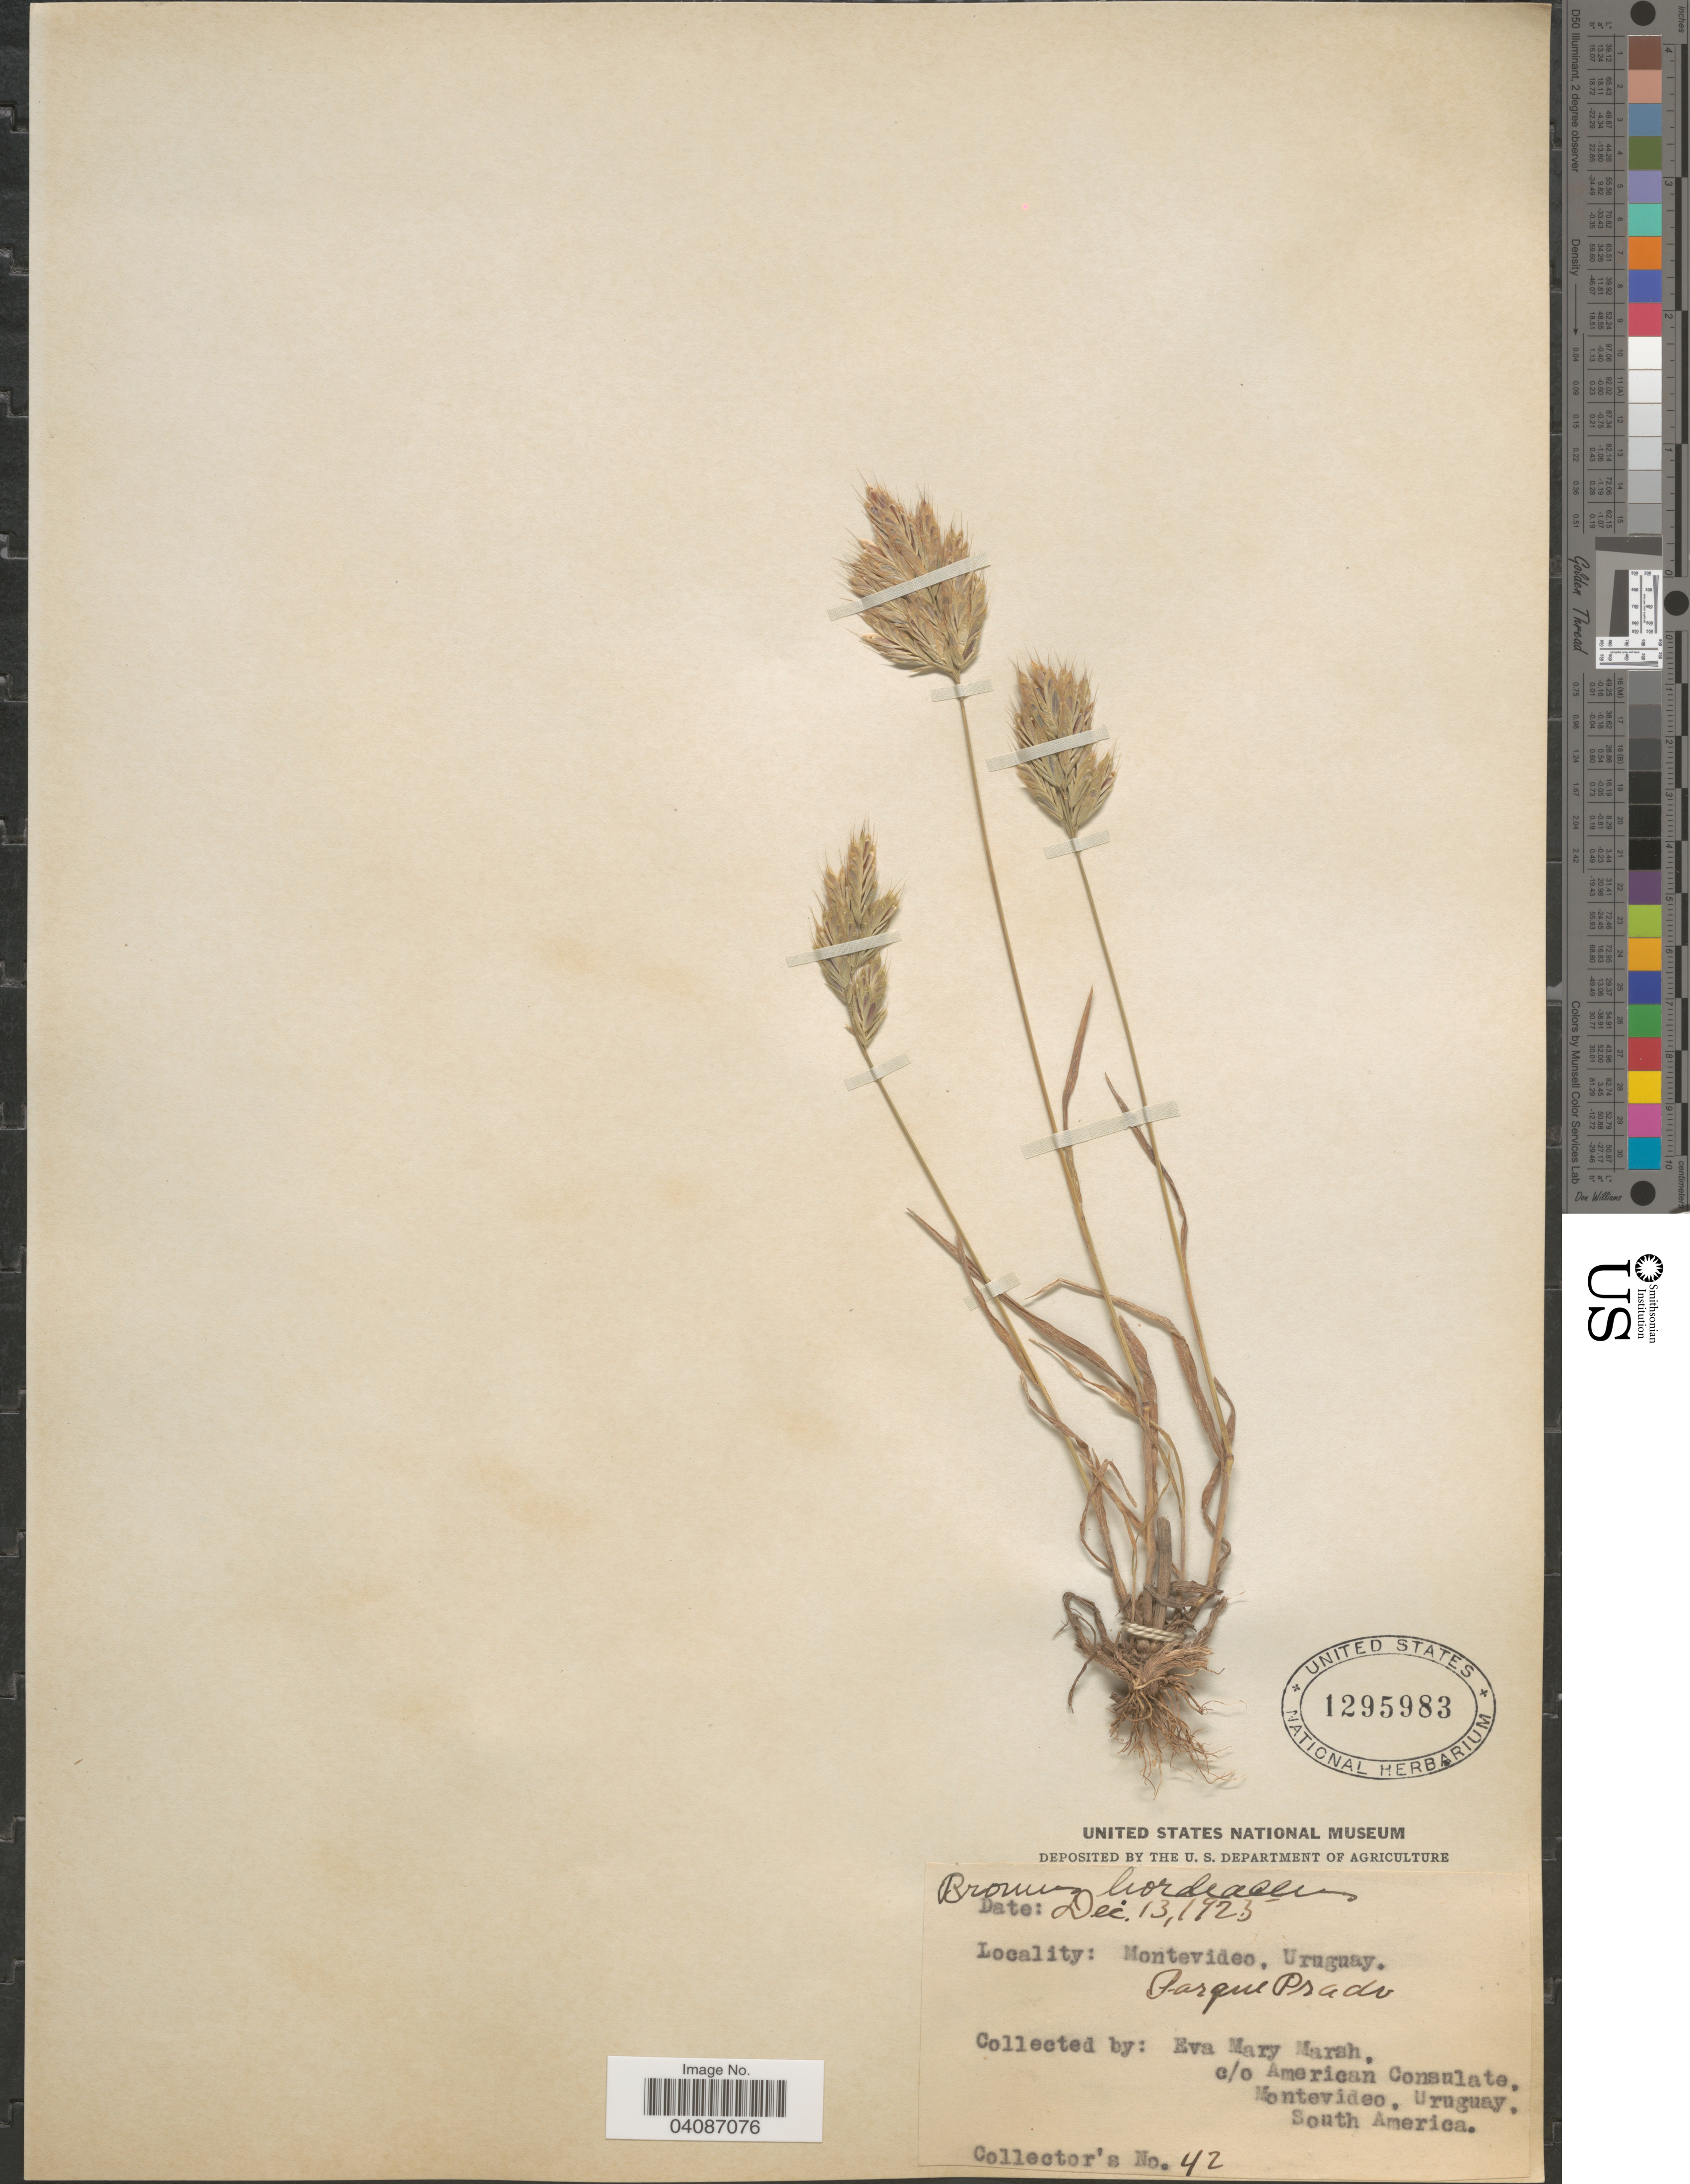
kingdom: Plantae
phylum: Tracheophyta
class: Liliopsida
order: Poales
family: Poaceae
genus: Bromus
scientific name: Bromus hordeaceus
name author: L.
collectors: E. Marsh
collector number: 42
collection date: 1923-12-13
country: Uruguay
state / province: Montevideo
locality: Montevideo. Parque Prado.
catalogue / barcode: US 1295983